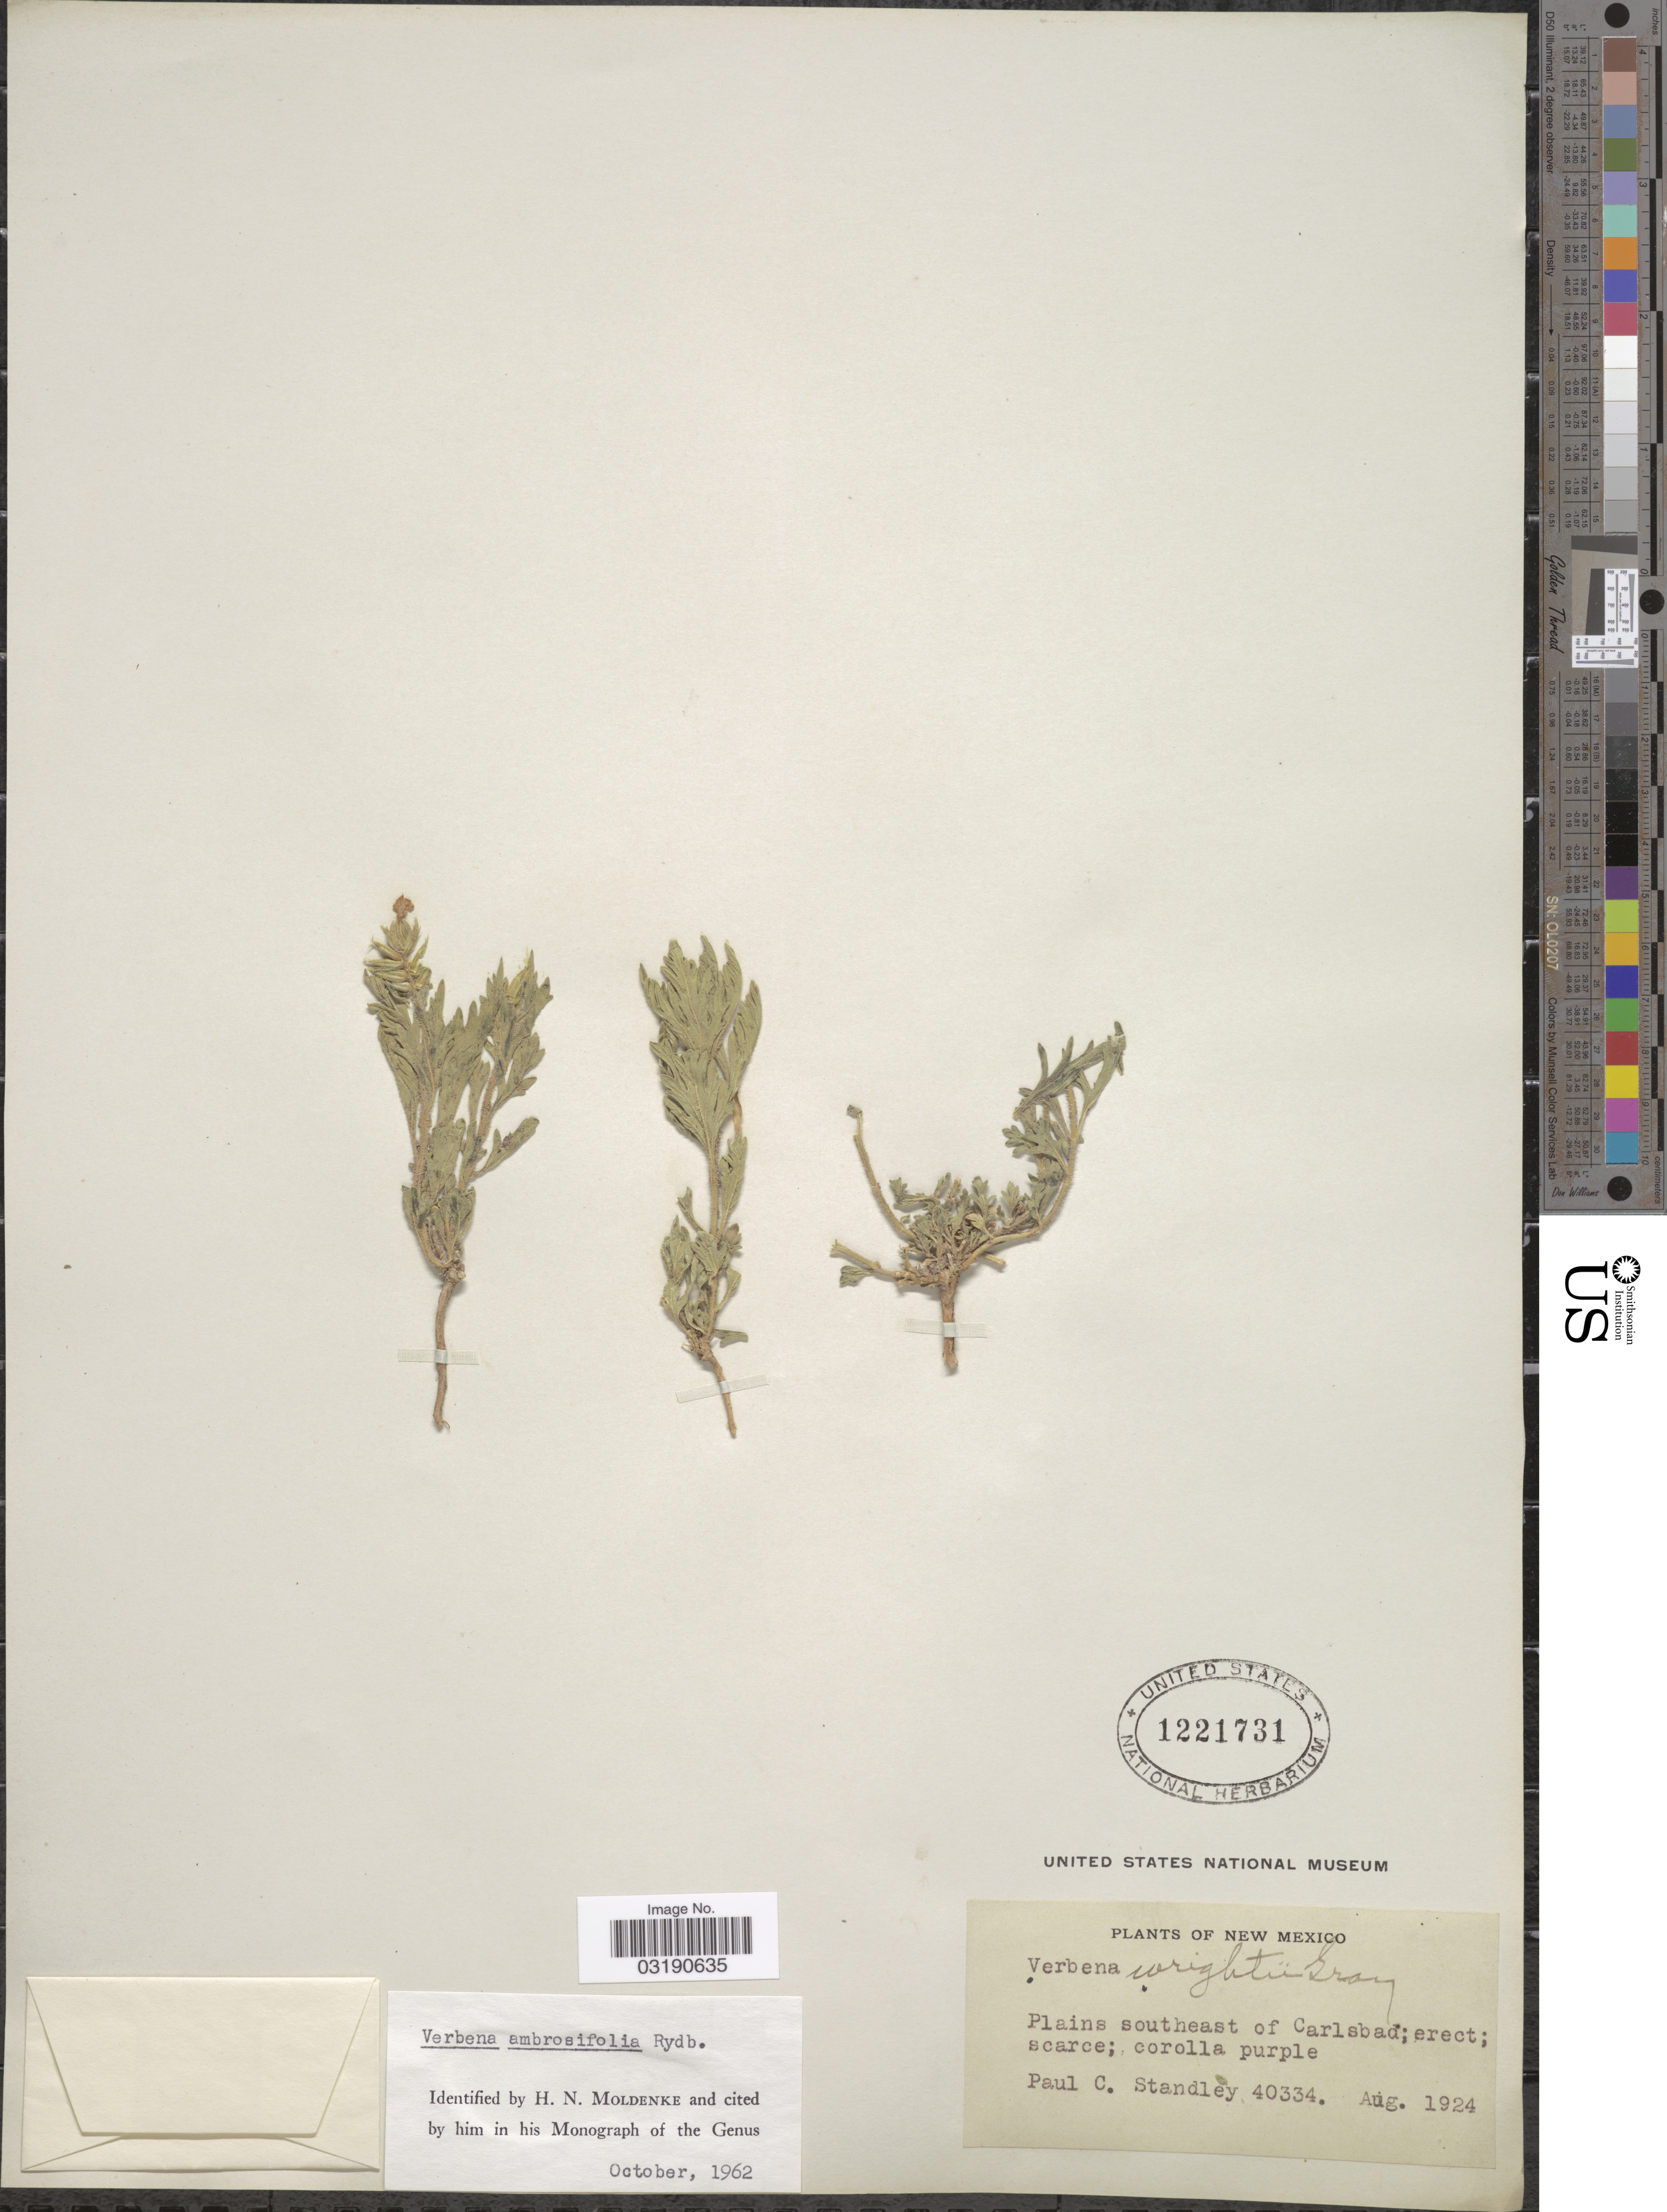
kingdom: Plantae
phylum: Tracheophyta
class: Magnoliopsida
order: Lamiales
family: Verbenaceae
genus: Verbena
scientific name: Verbena ambrosiifolia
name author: Rydb. ex Small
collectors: P. C. Standley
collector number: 40334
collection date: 1924-08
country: United States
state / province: New Mexico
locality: Plains southeast of Carlsbad.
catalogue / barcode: US 1221731